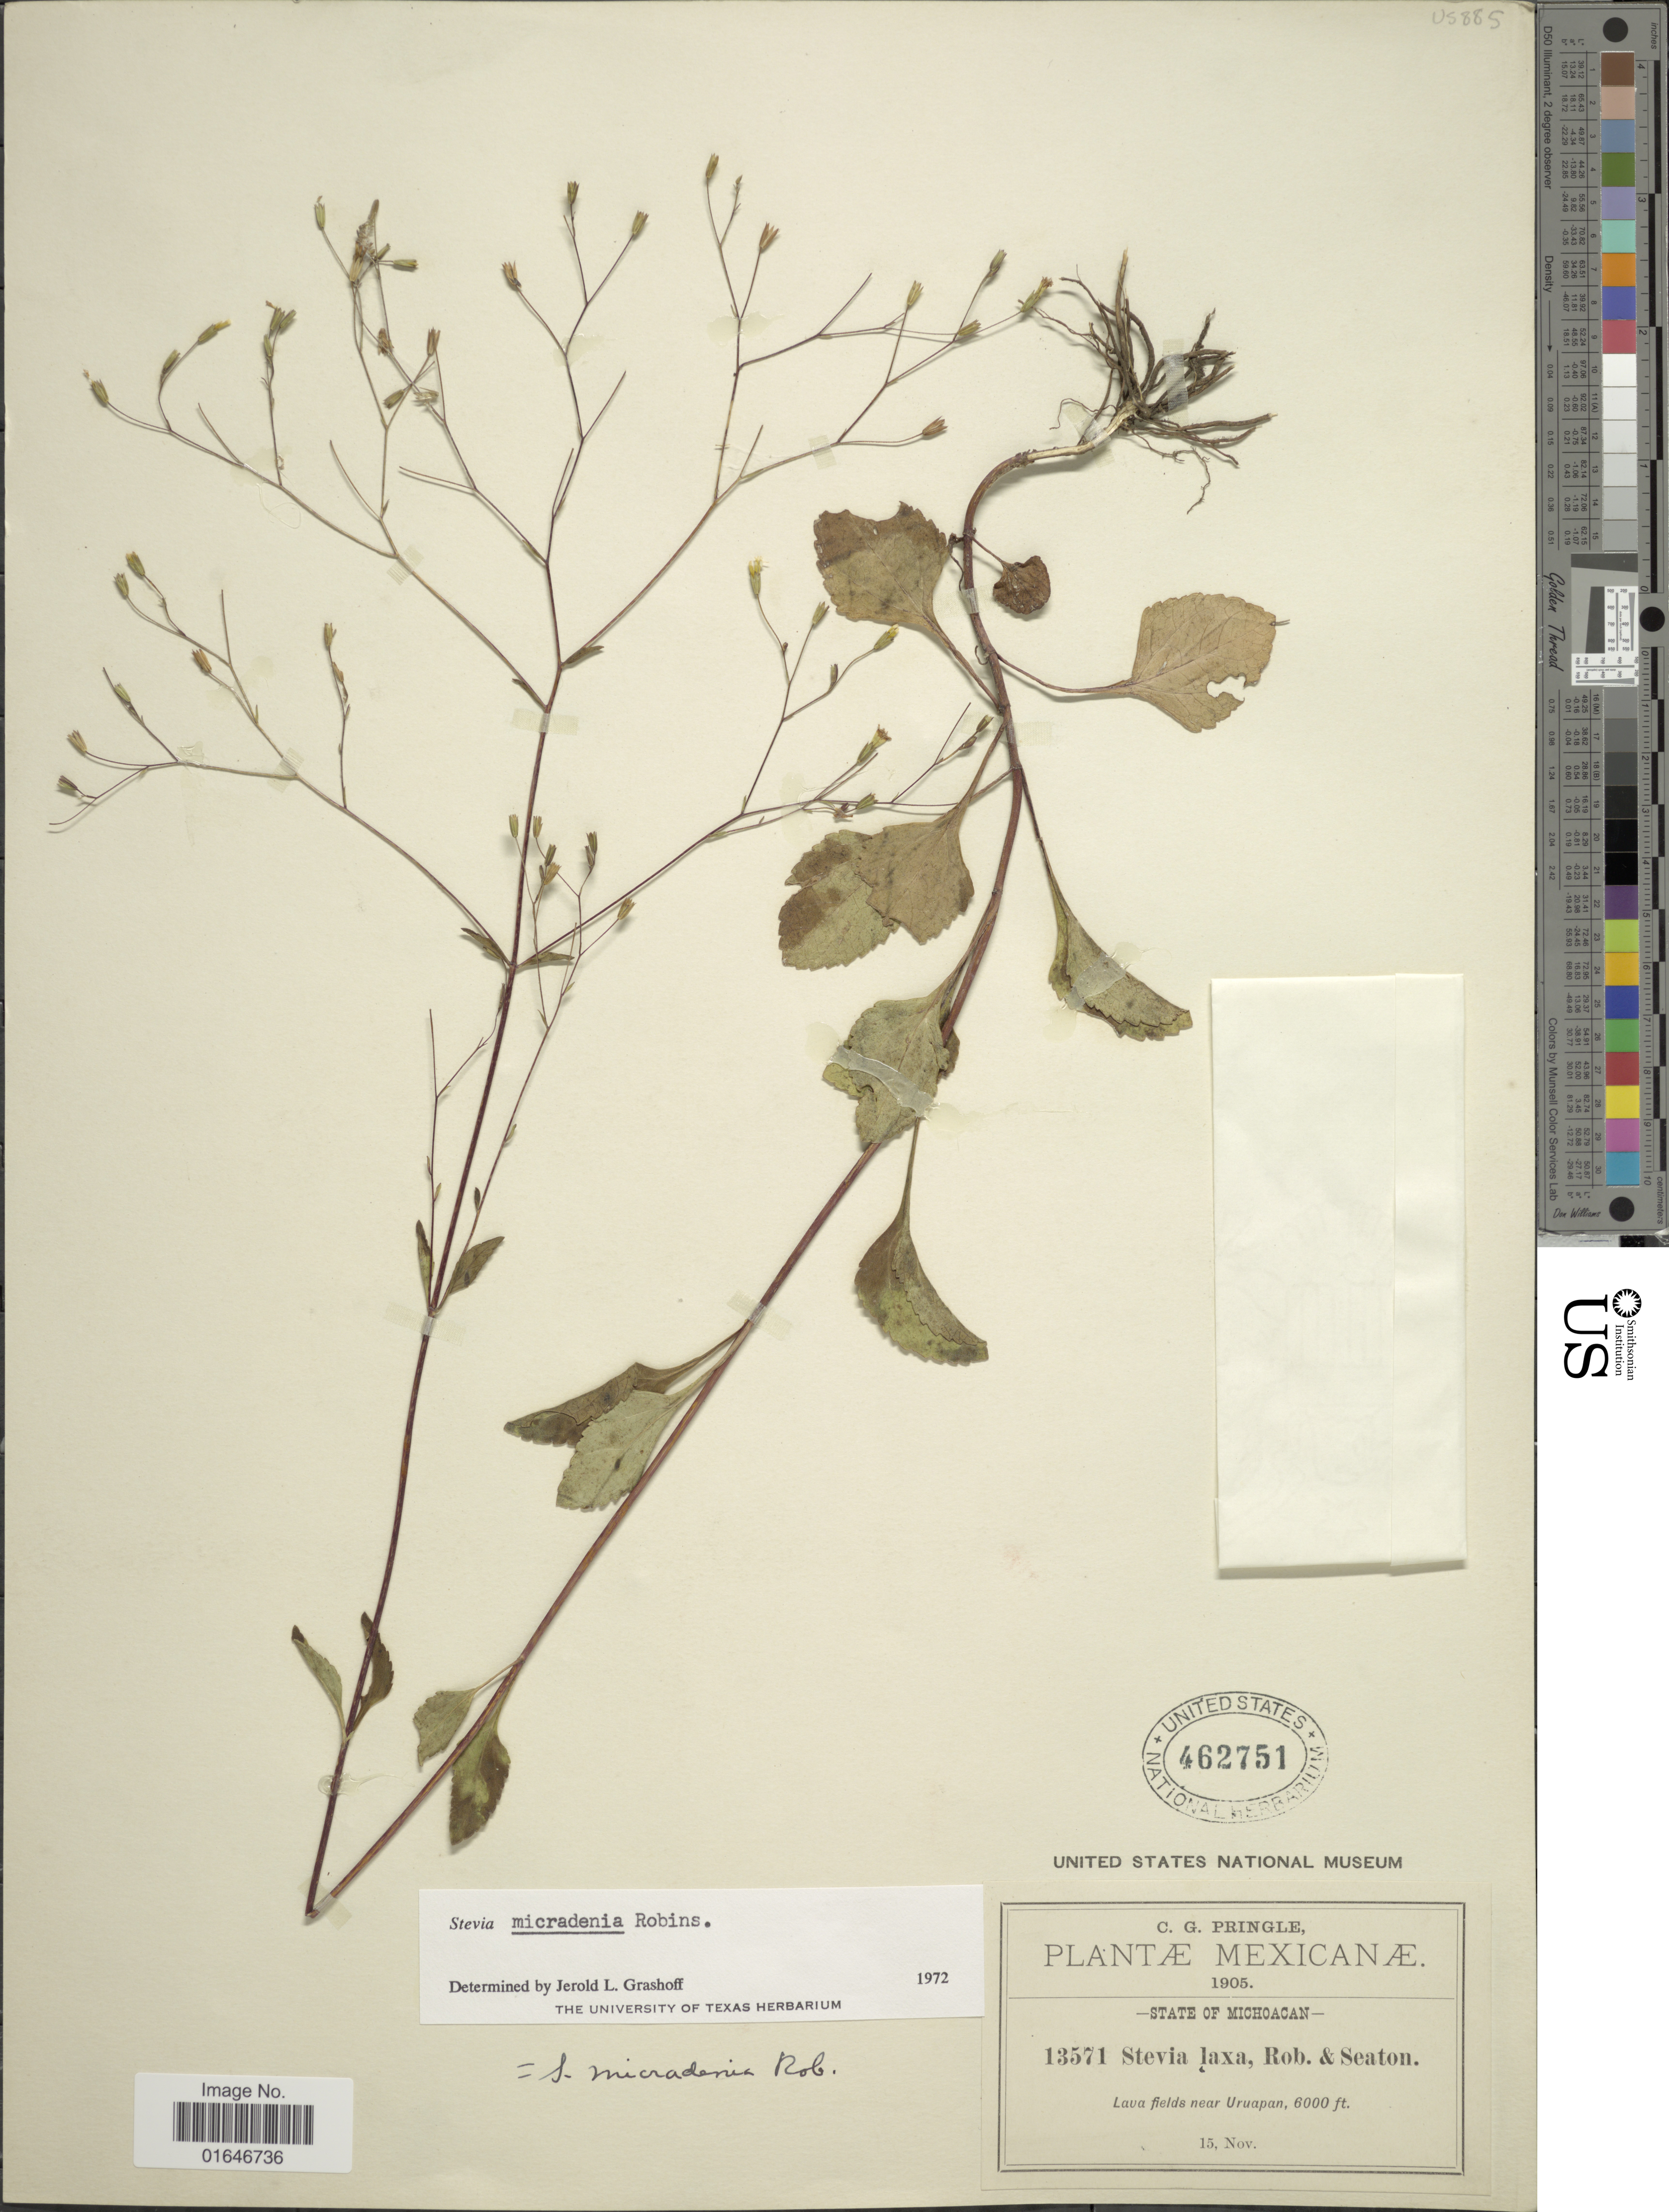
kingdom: Plantae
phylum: Tracheophyta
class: Magnoliopsida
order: Asterales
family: Asteraceae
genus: Stevia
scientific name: Stevia micradenia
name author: B.L. Rob.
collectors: C. G. Pringle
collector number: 13571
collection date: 1905-11-15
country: Mexico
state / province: Michoacán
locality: Lava fields near Uruapan.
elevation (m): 1829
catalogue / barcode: US 462751